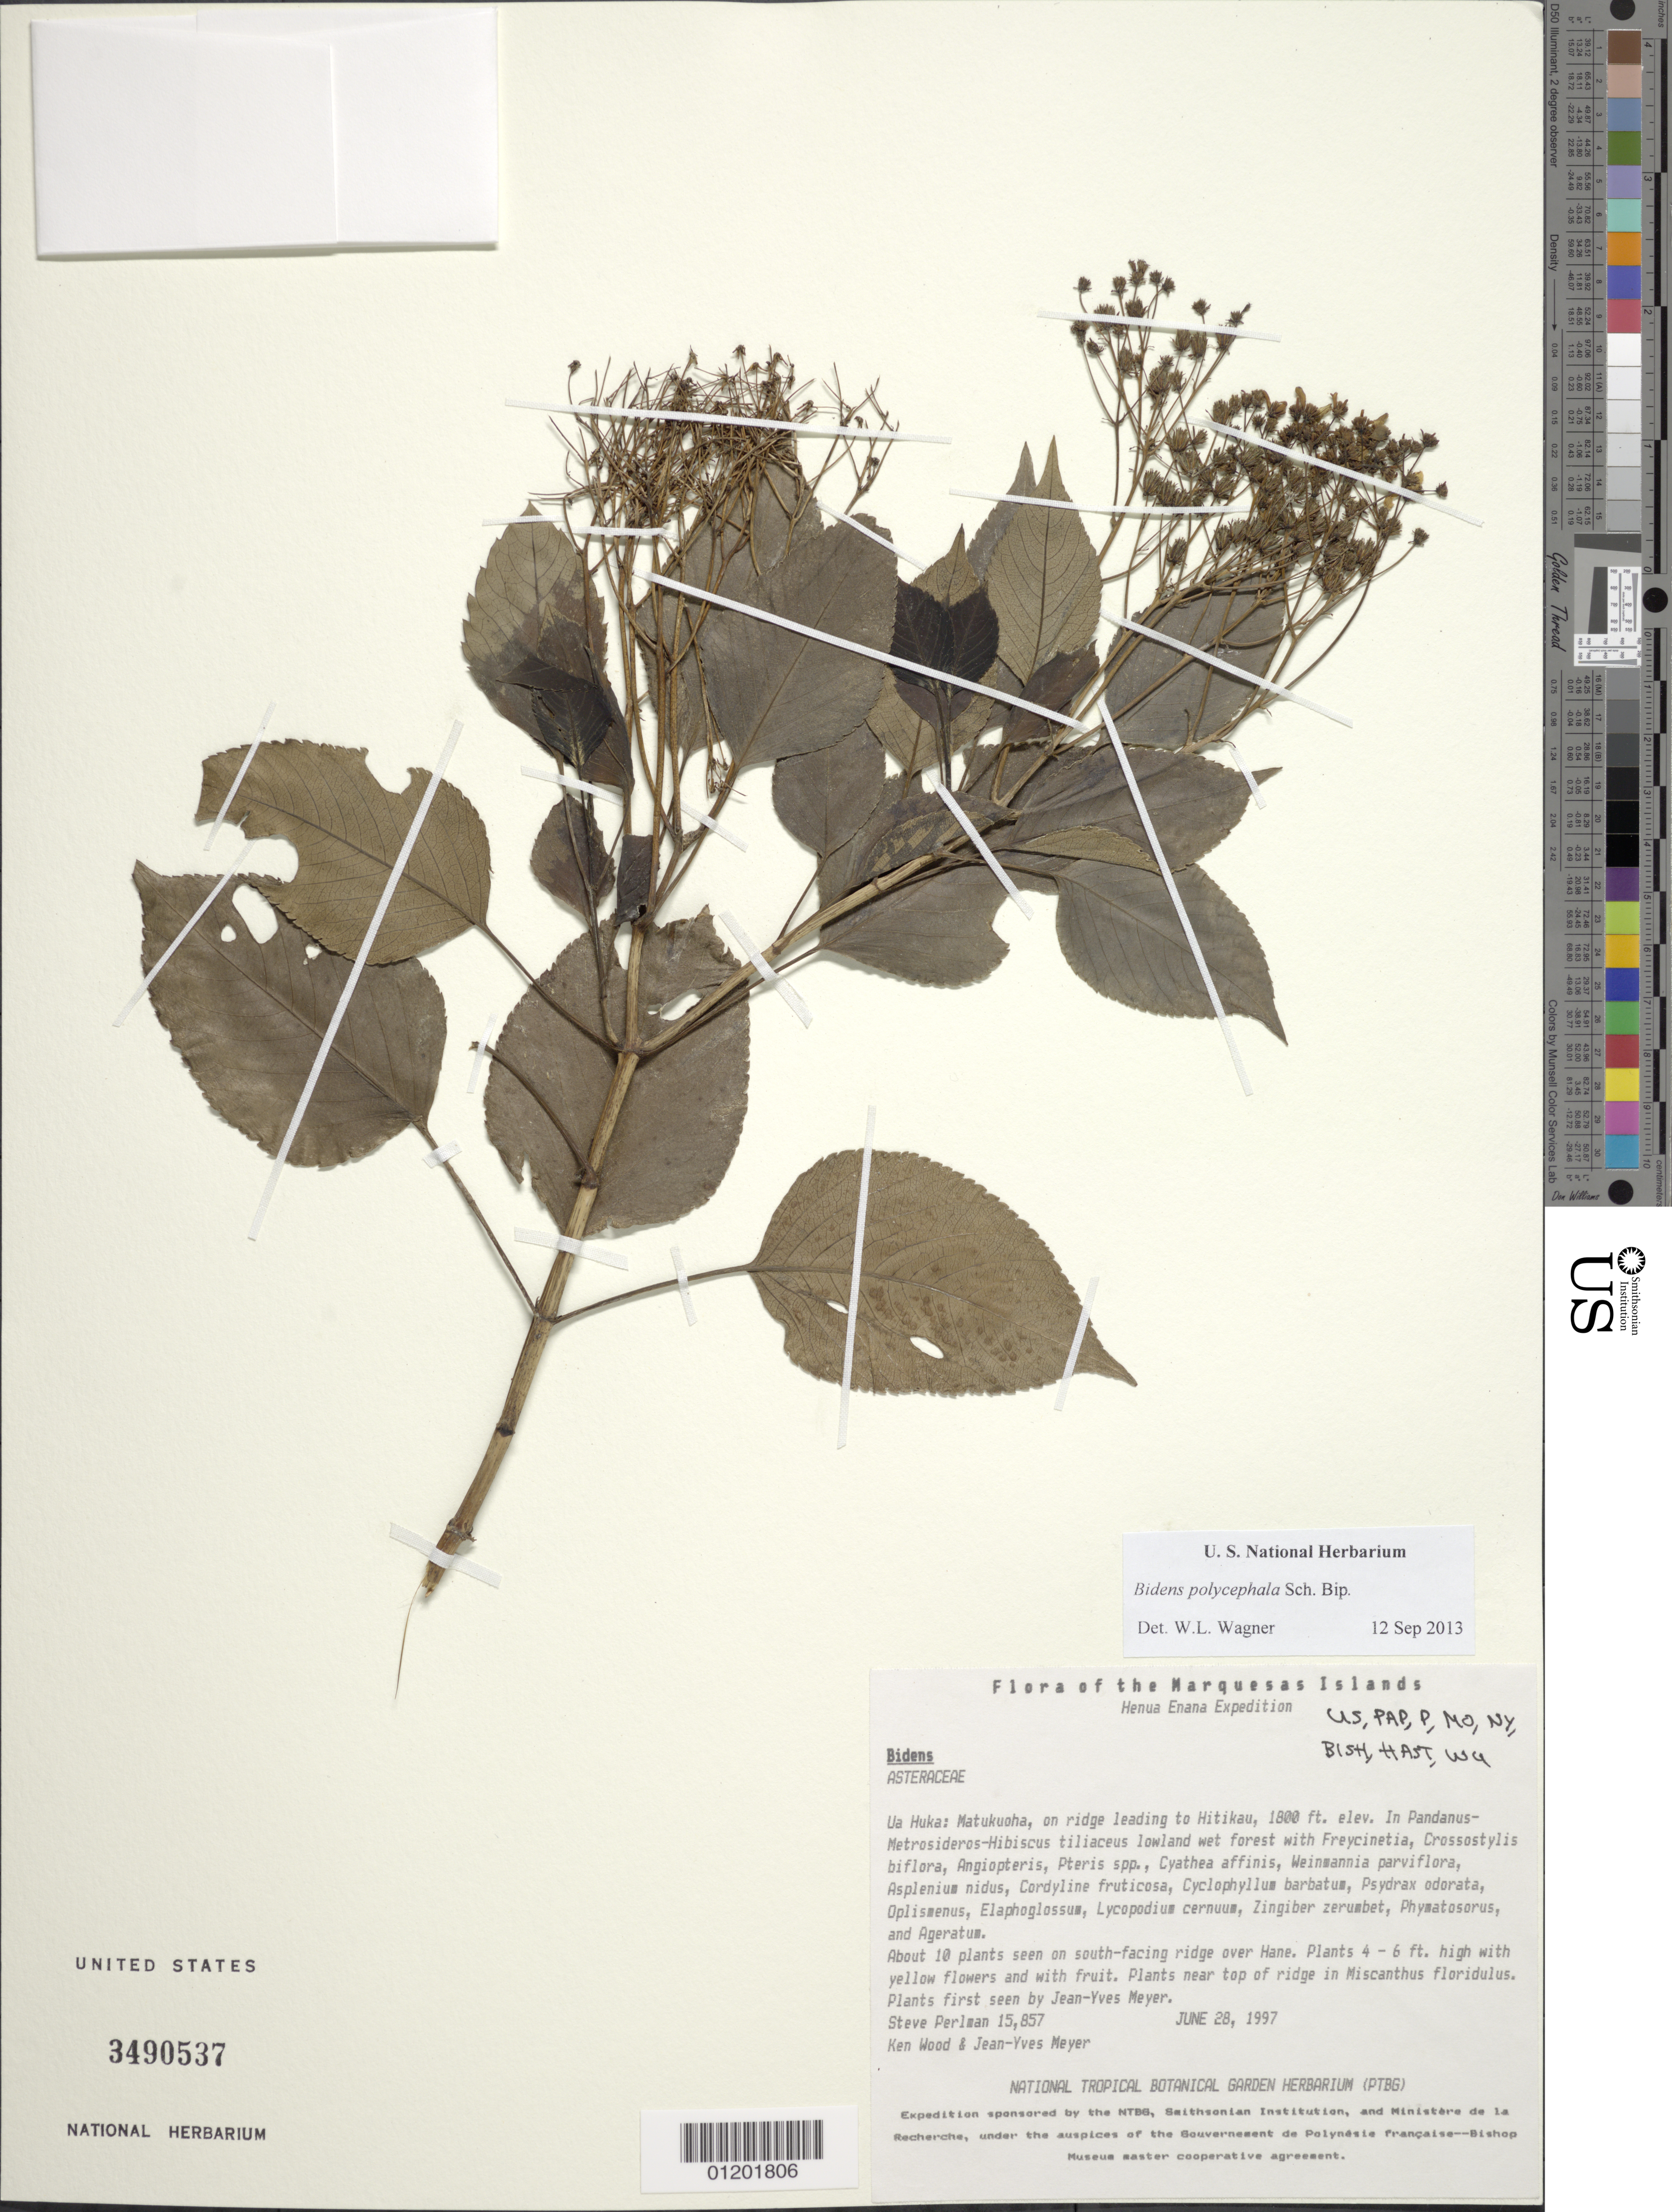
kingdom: Plantae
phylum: Tracheophyta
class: Magnoliopsida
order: Asterales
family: Asteraceae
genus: Bidens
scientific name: Bidens polycephala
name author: Sch. Bip.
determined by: Wagner, W. L., (BOT), Smithsonian Institution - National Museum of Natural History (UNITED STATES)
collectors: S. P. Perlman, K. R. Wood & J.-Y. Meyer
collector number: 15857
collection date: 1997-06-28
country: French Polynesia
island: Ua Huka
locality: Matukuoha, on ridge leading to Hitikau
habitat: In Pandanus - Metrosideros - Hibiscus tiliaceus lowland wet forest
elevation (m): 549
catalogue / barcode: US 3490537